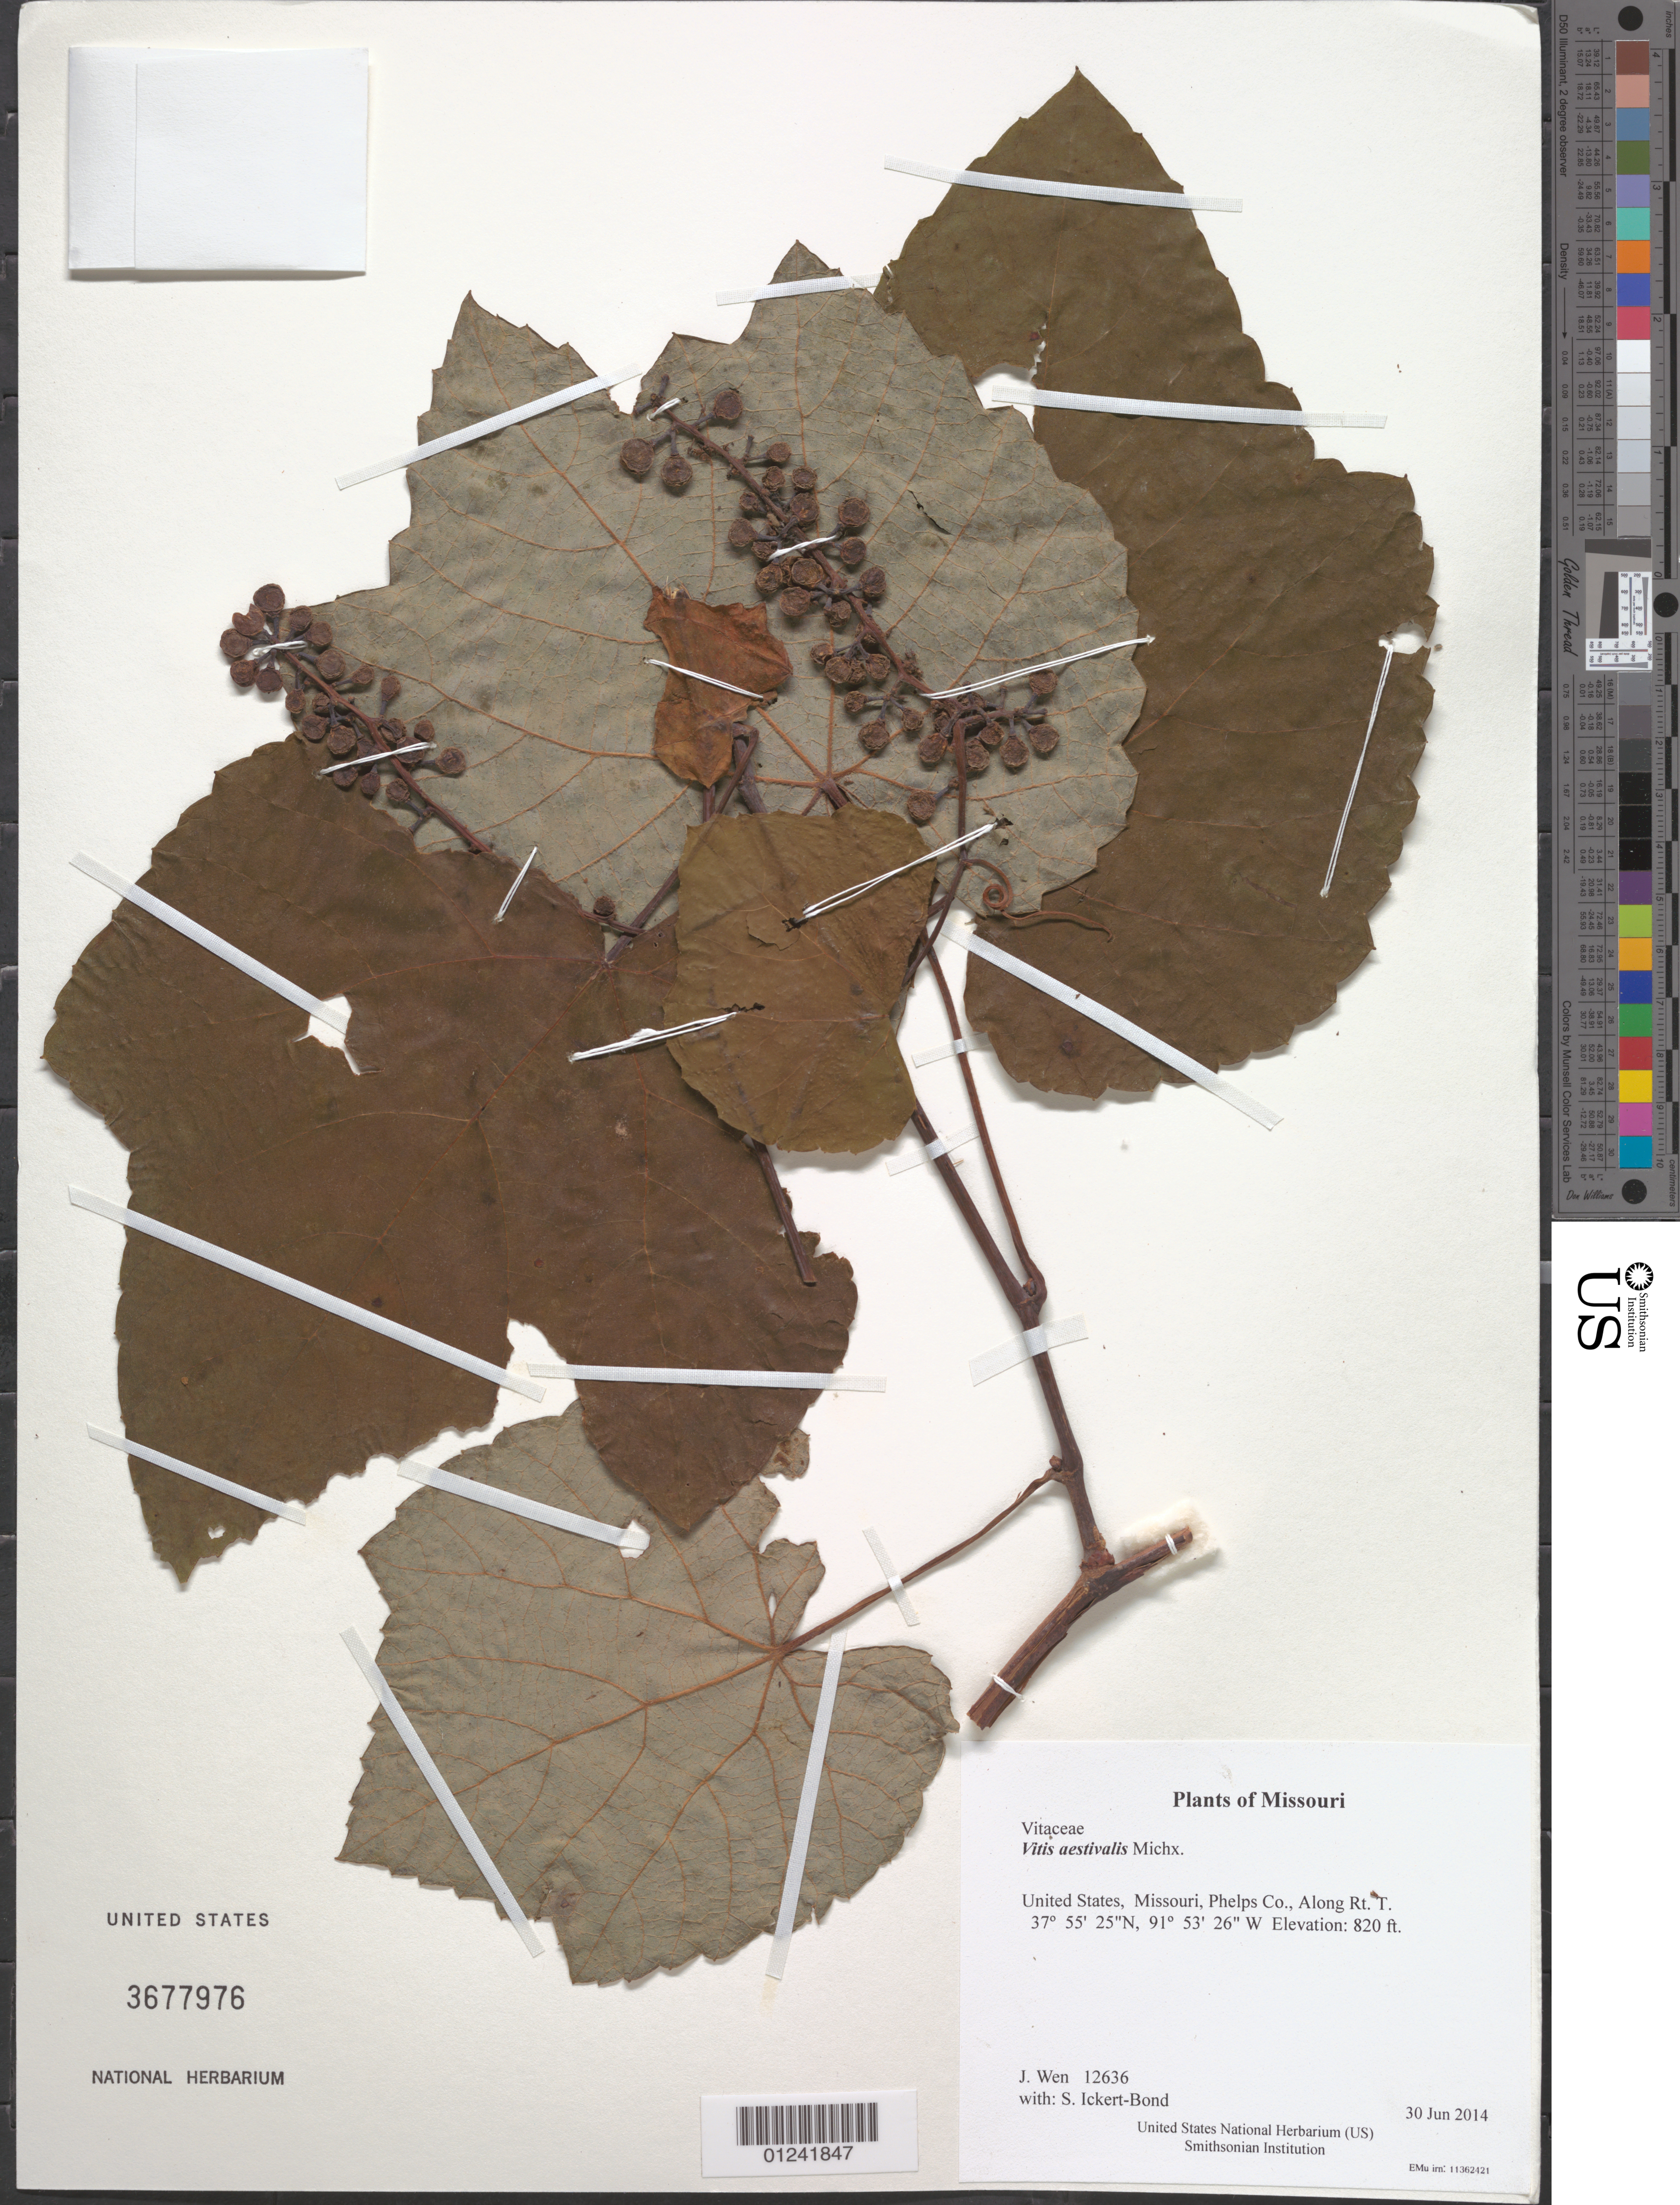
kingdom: Plantae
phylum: Tracheophyta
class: Magnoliopsida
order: Vitales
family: Vitaceae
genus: Vitis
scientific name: Vitis aestivalis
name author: Michx.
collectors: J. Wen & S. Ickert-Bond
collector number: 12636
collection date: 2014-06-30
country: United States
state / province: Missouri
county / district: Phelps Co.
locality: Along Rt. T.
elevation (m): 250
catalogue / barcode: US 3677976